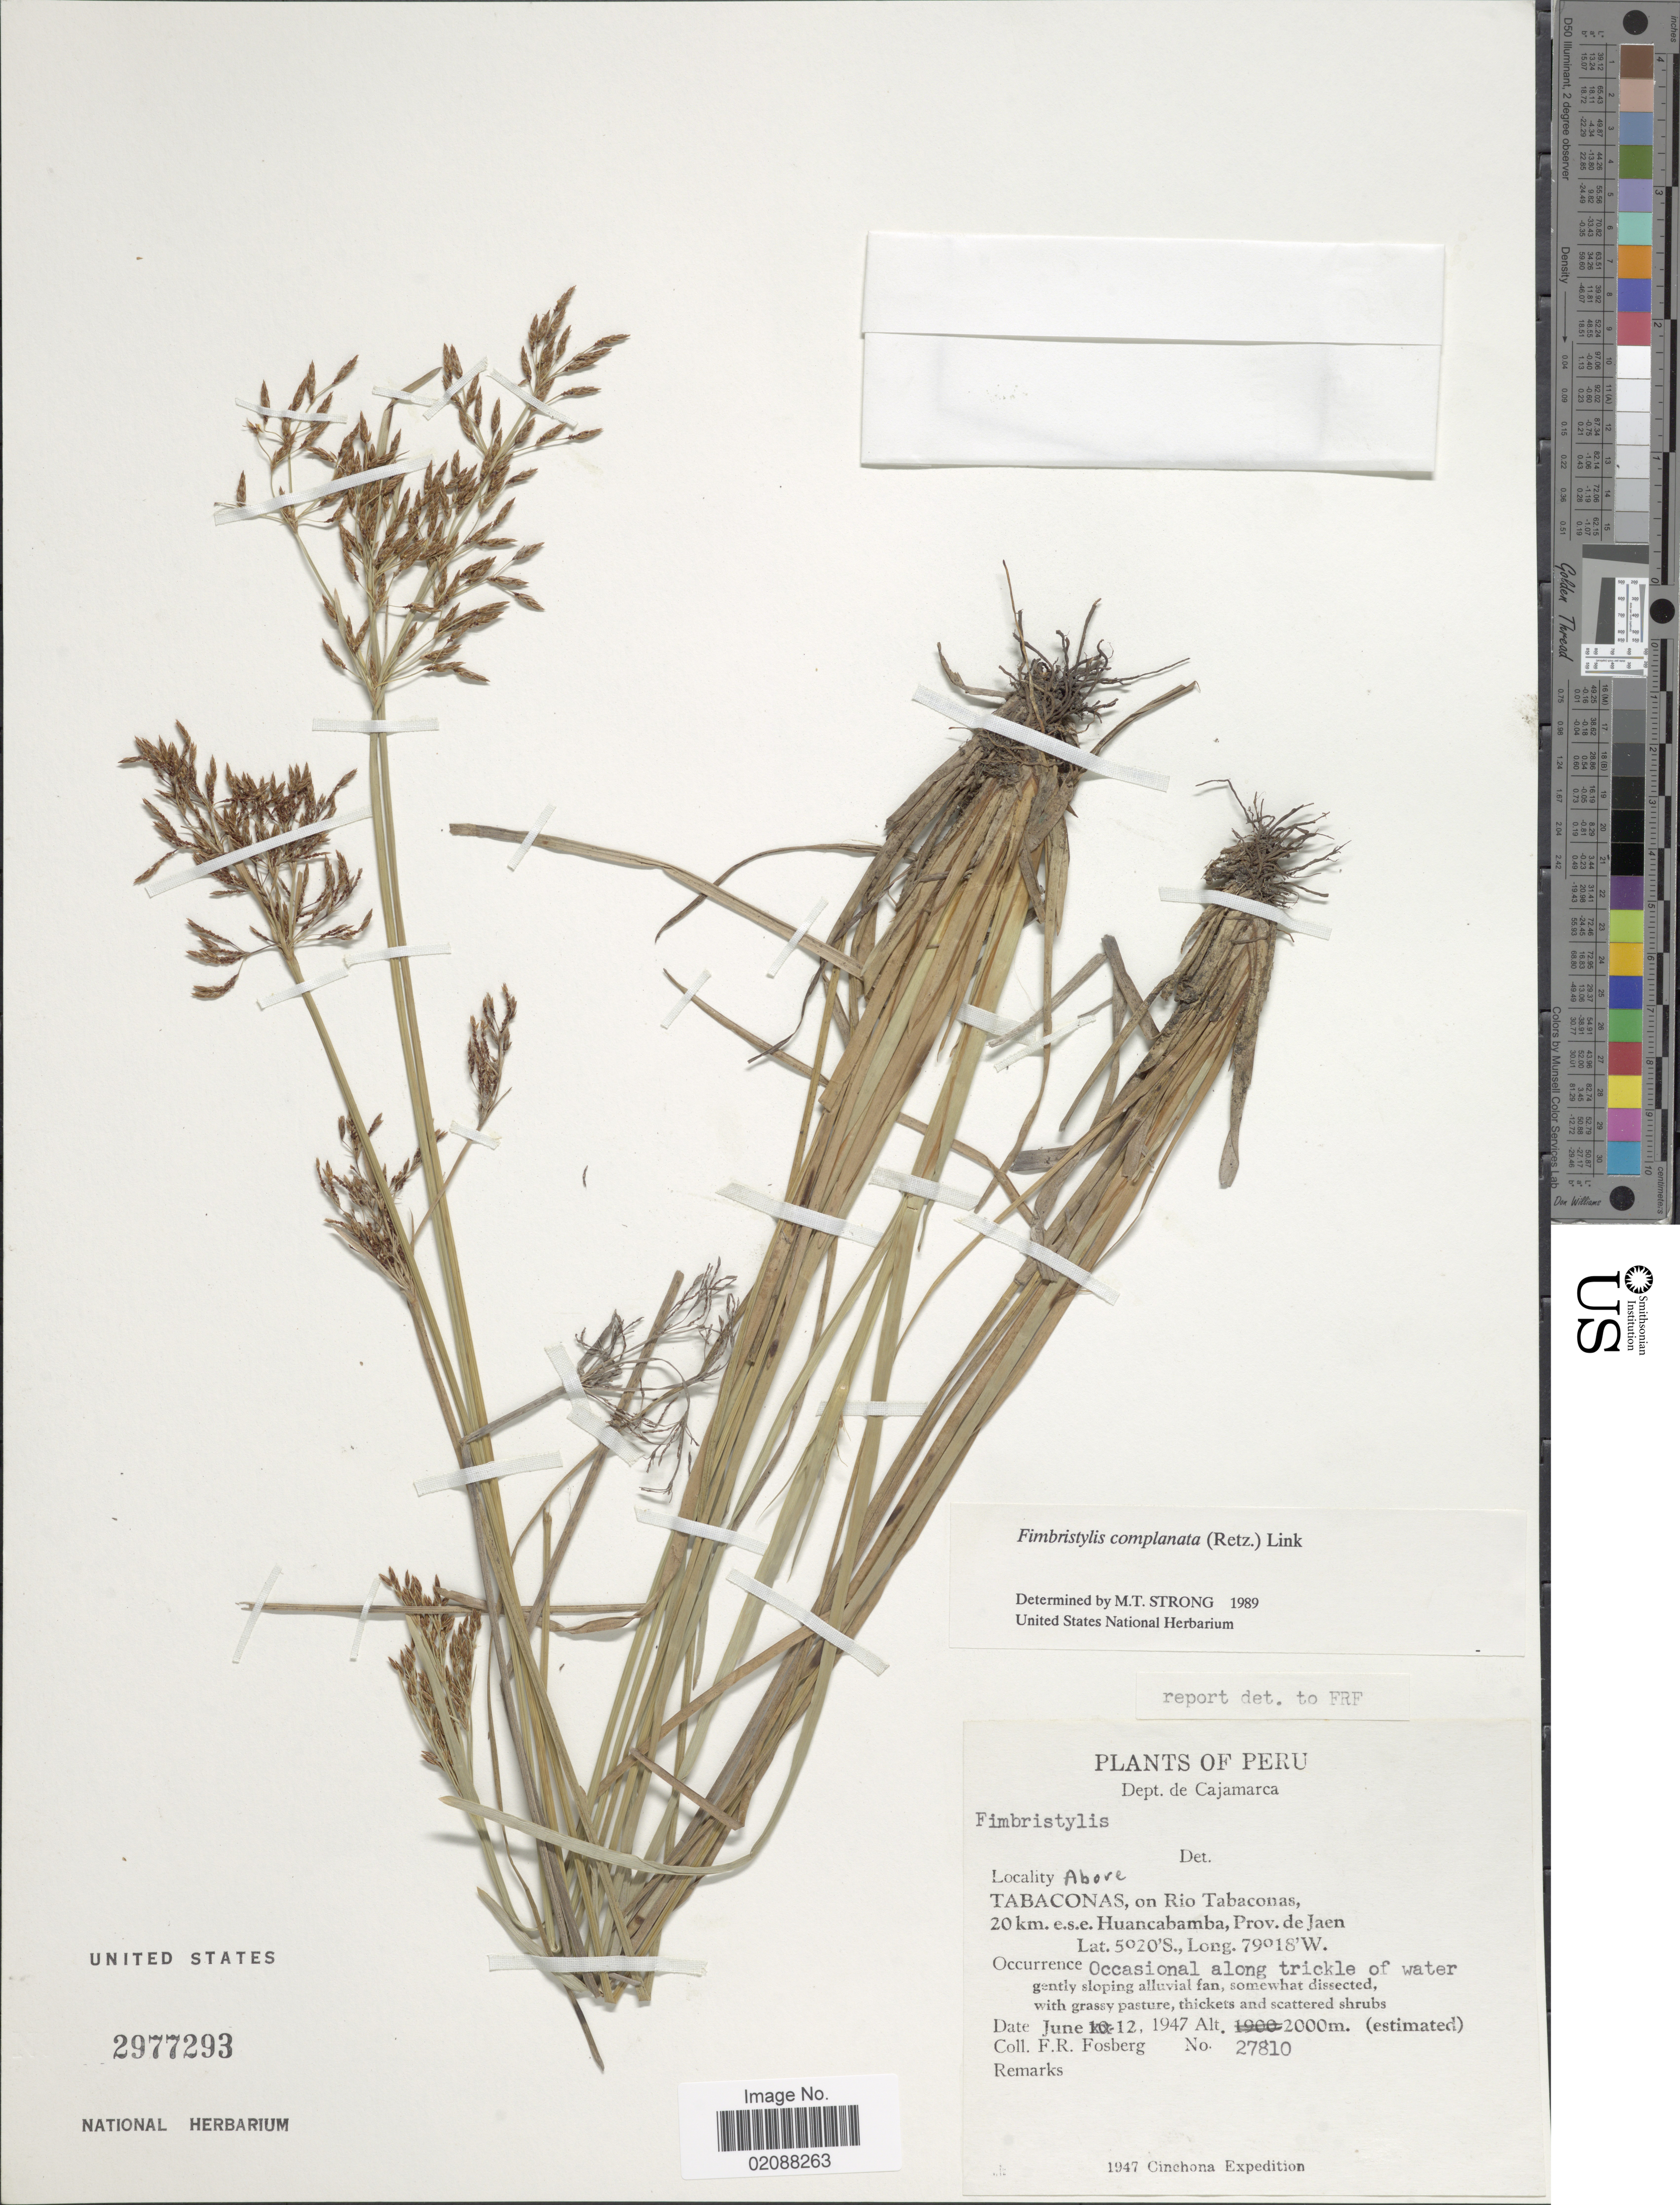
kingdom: Plantae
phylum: Tracheophyta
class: Liliopsida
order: Poales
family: Cyperaceae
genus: Fimbristylis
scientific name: Fimbristylis complanata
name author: (Retz.) Link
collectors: F. R. Fosberg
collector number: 27810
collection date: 1947-06-12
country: Peru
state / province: Cajamarca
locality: Abore, Tabaconas, on Rio Tabaconas, 20 km e.s.e. Huancabamba, Prov. de Jaen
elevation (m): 2000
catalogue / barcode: US 2977293